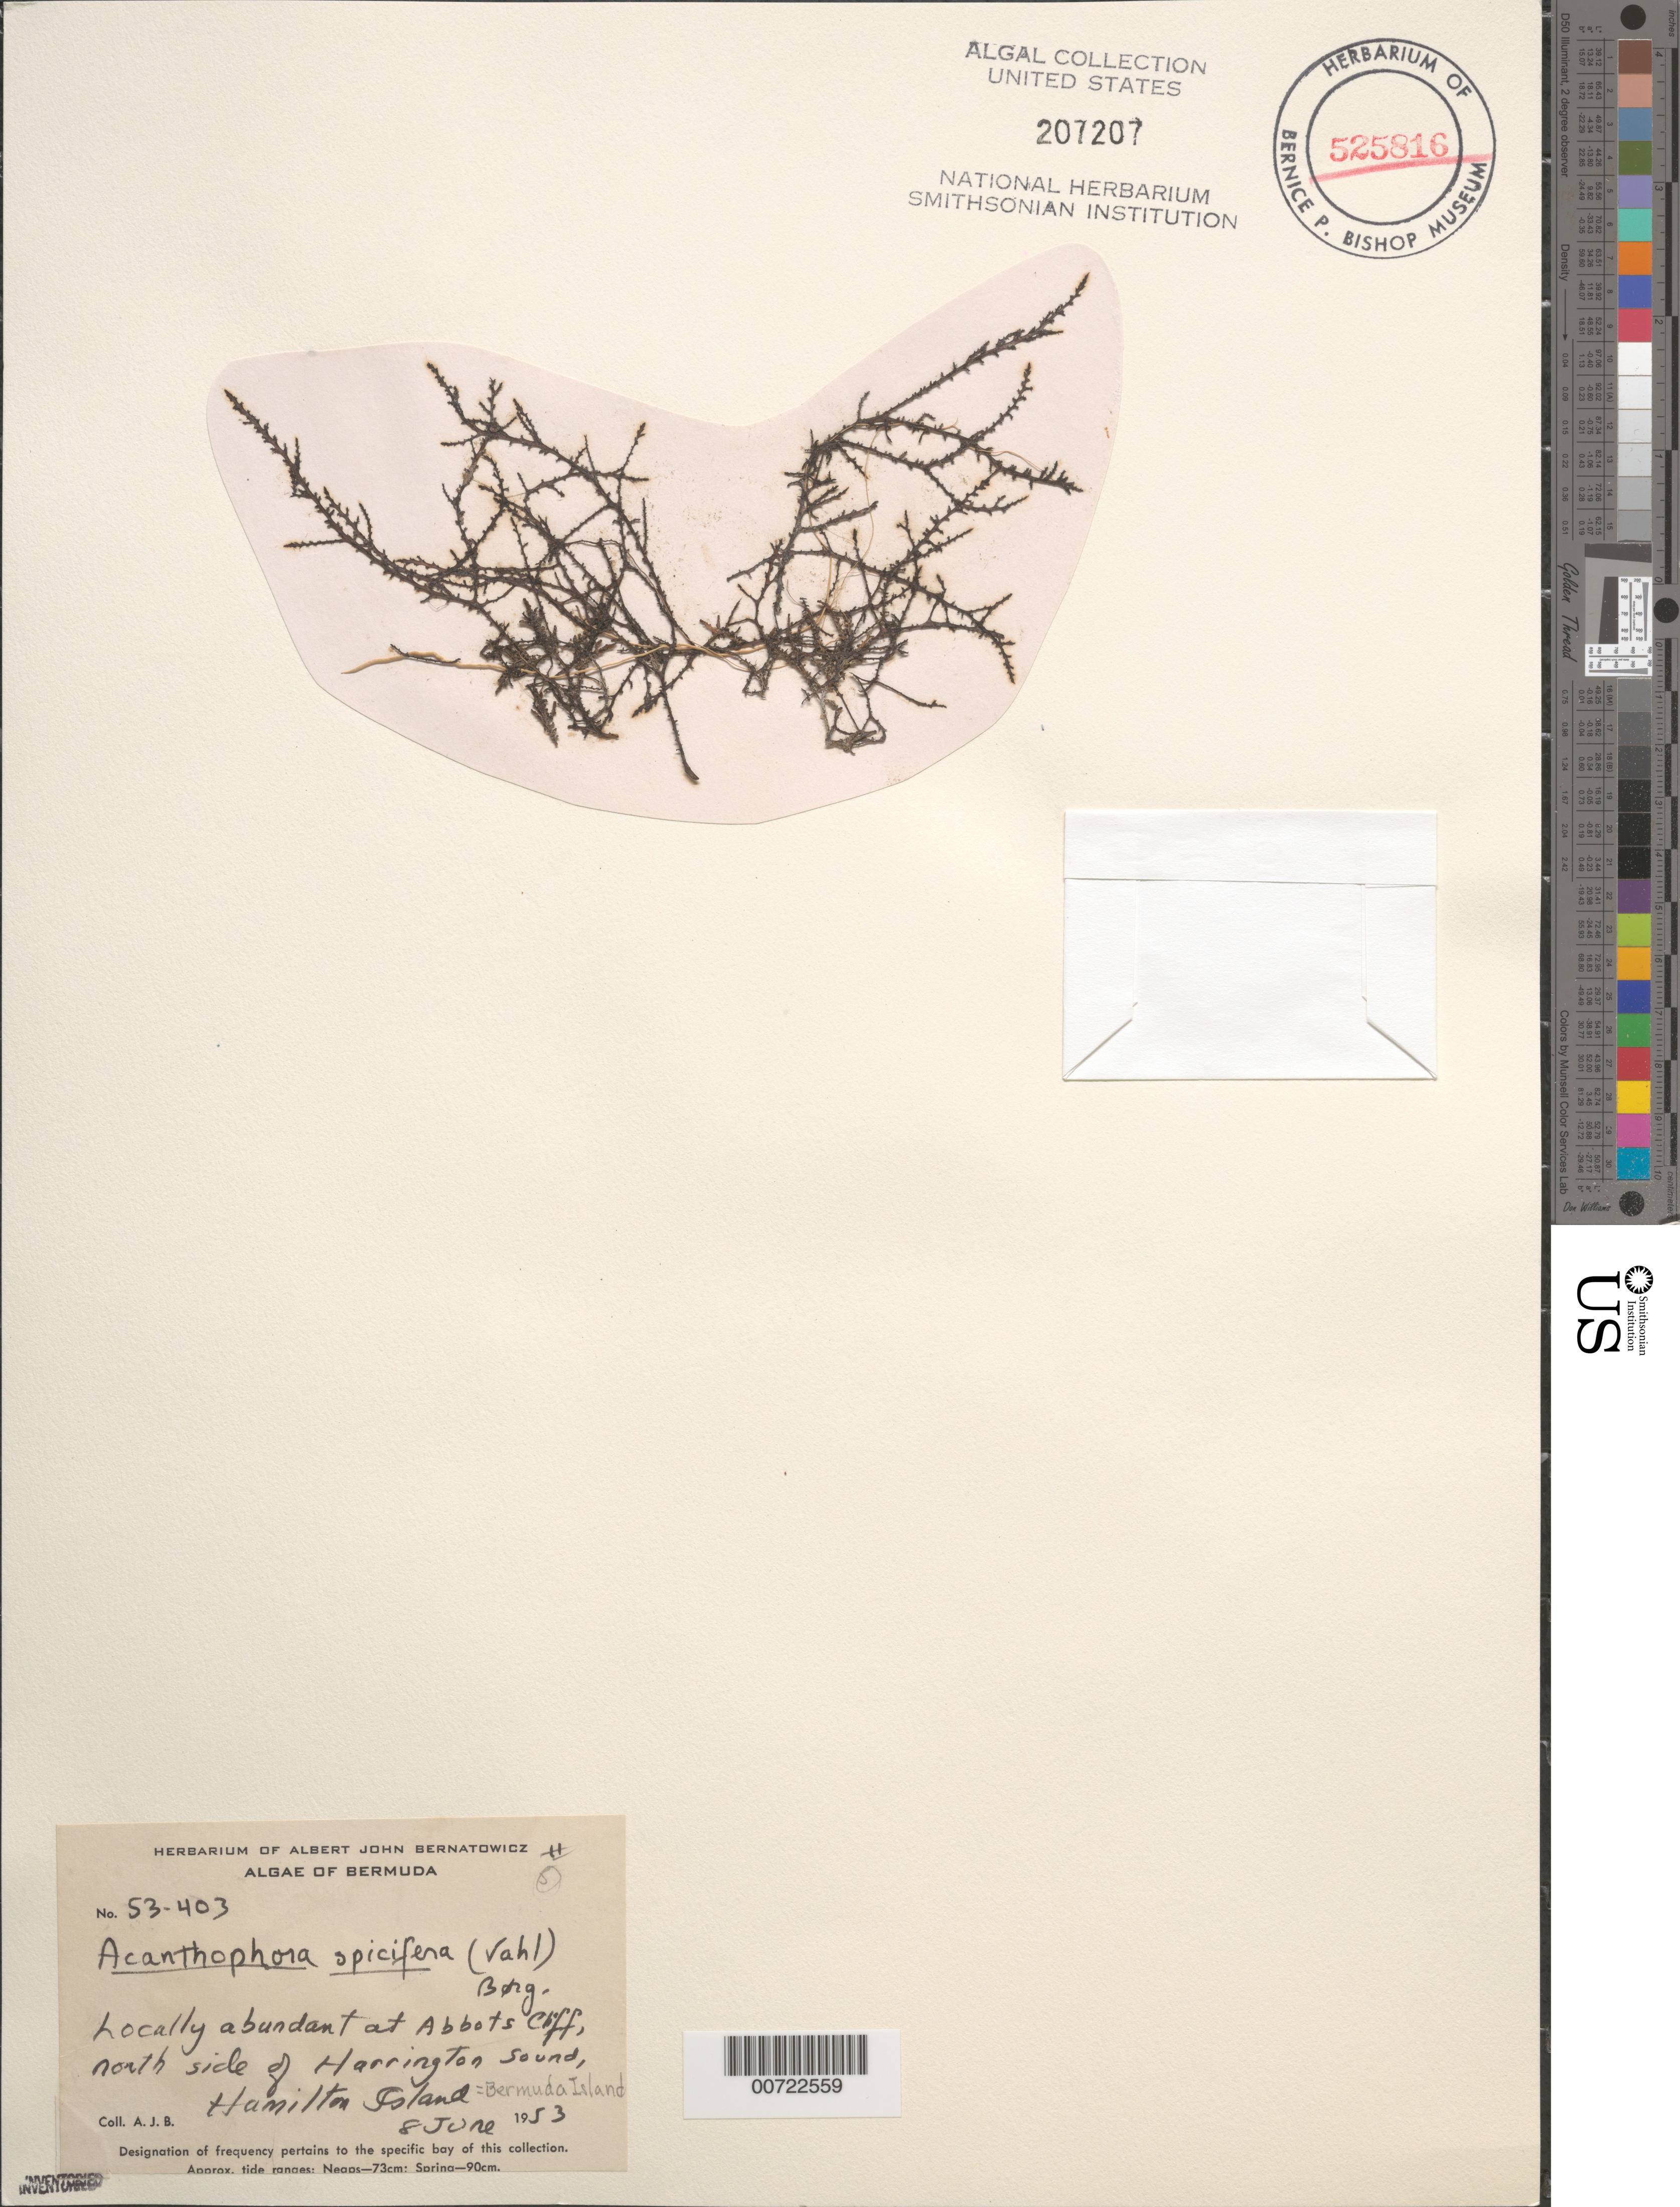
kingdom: Plantae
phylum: Rhodophyta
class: Florideophyceae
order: Ceramiales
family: Rhodomelaceae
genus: Acanthophora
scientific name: Acanthophora spicifera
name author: (Vahl) Børgesen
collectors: A. Bernatowicz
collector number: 53-403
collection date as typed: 08 Jun 1953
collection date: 1953-06-08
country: Bermuda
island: Bermuda Island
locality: Abbot's Cliff, northern Harrington Sound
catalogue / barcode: US 207207